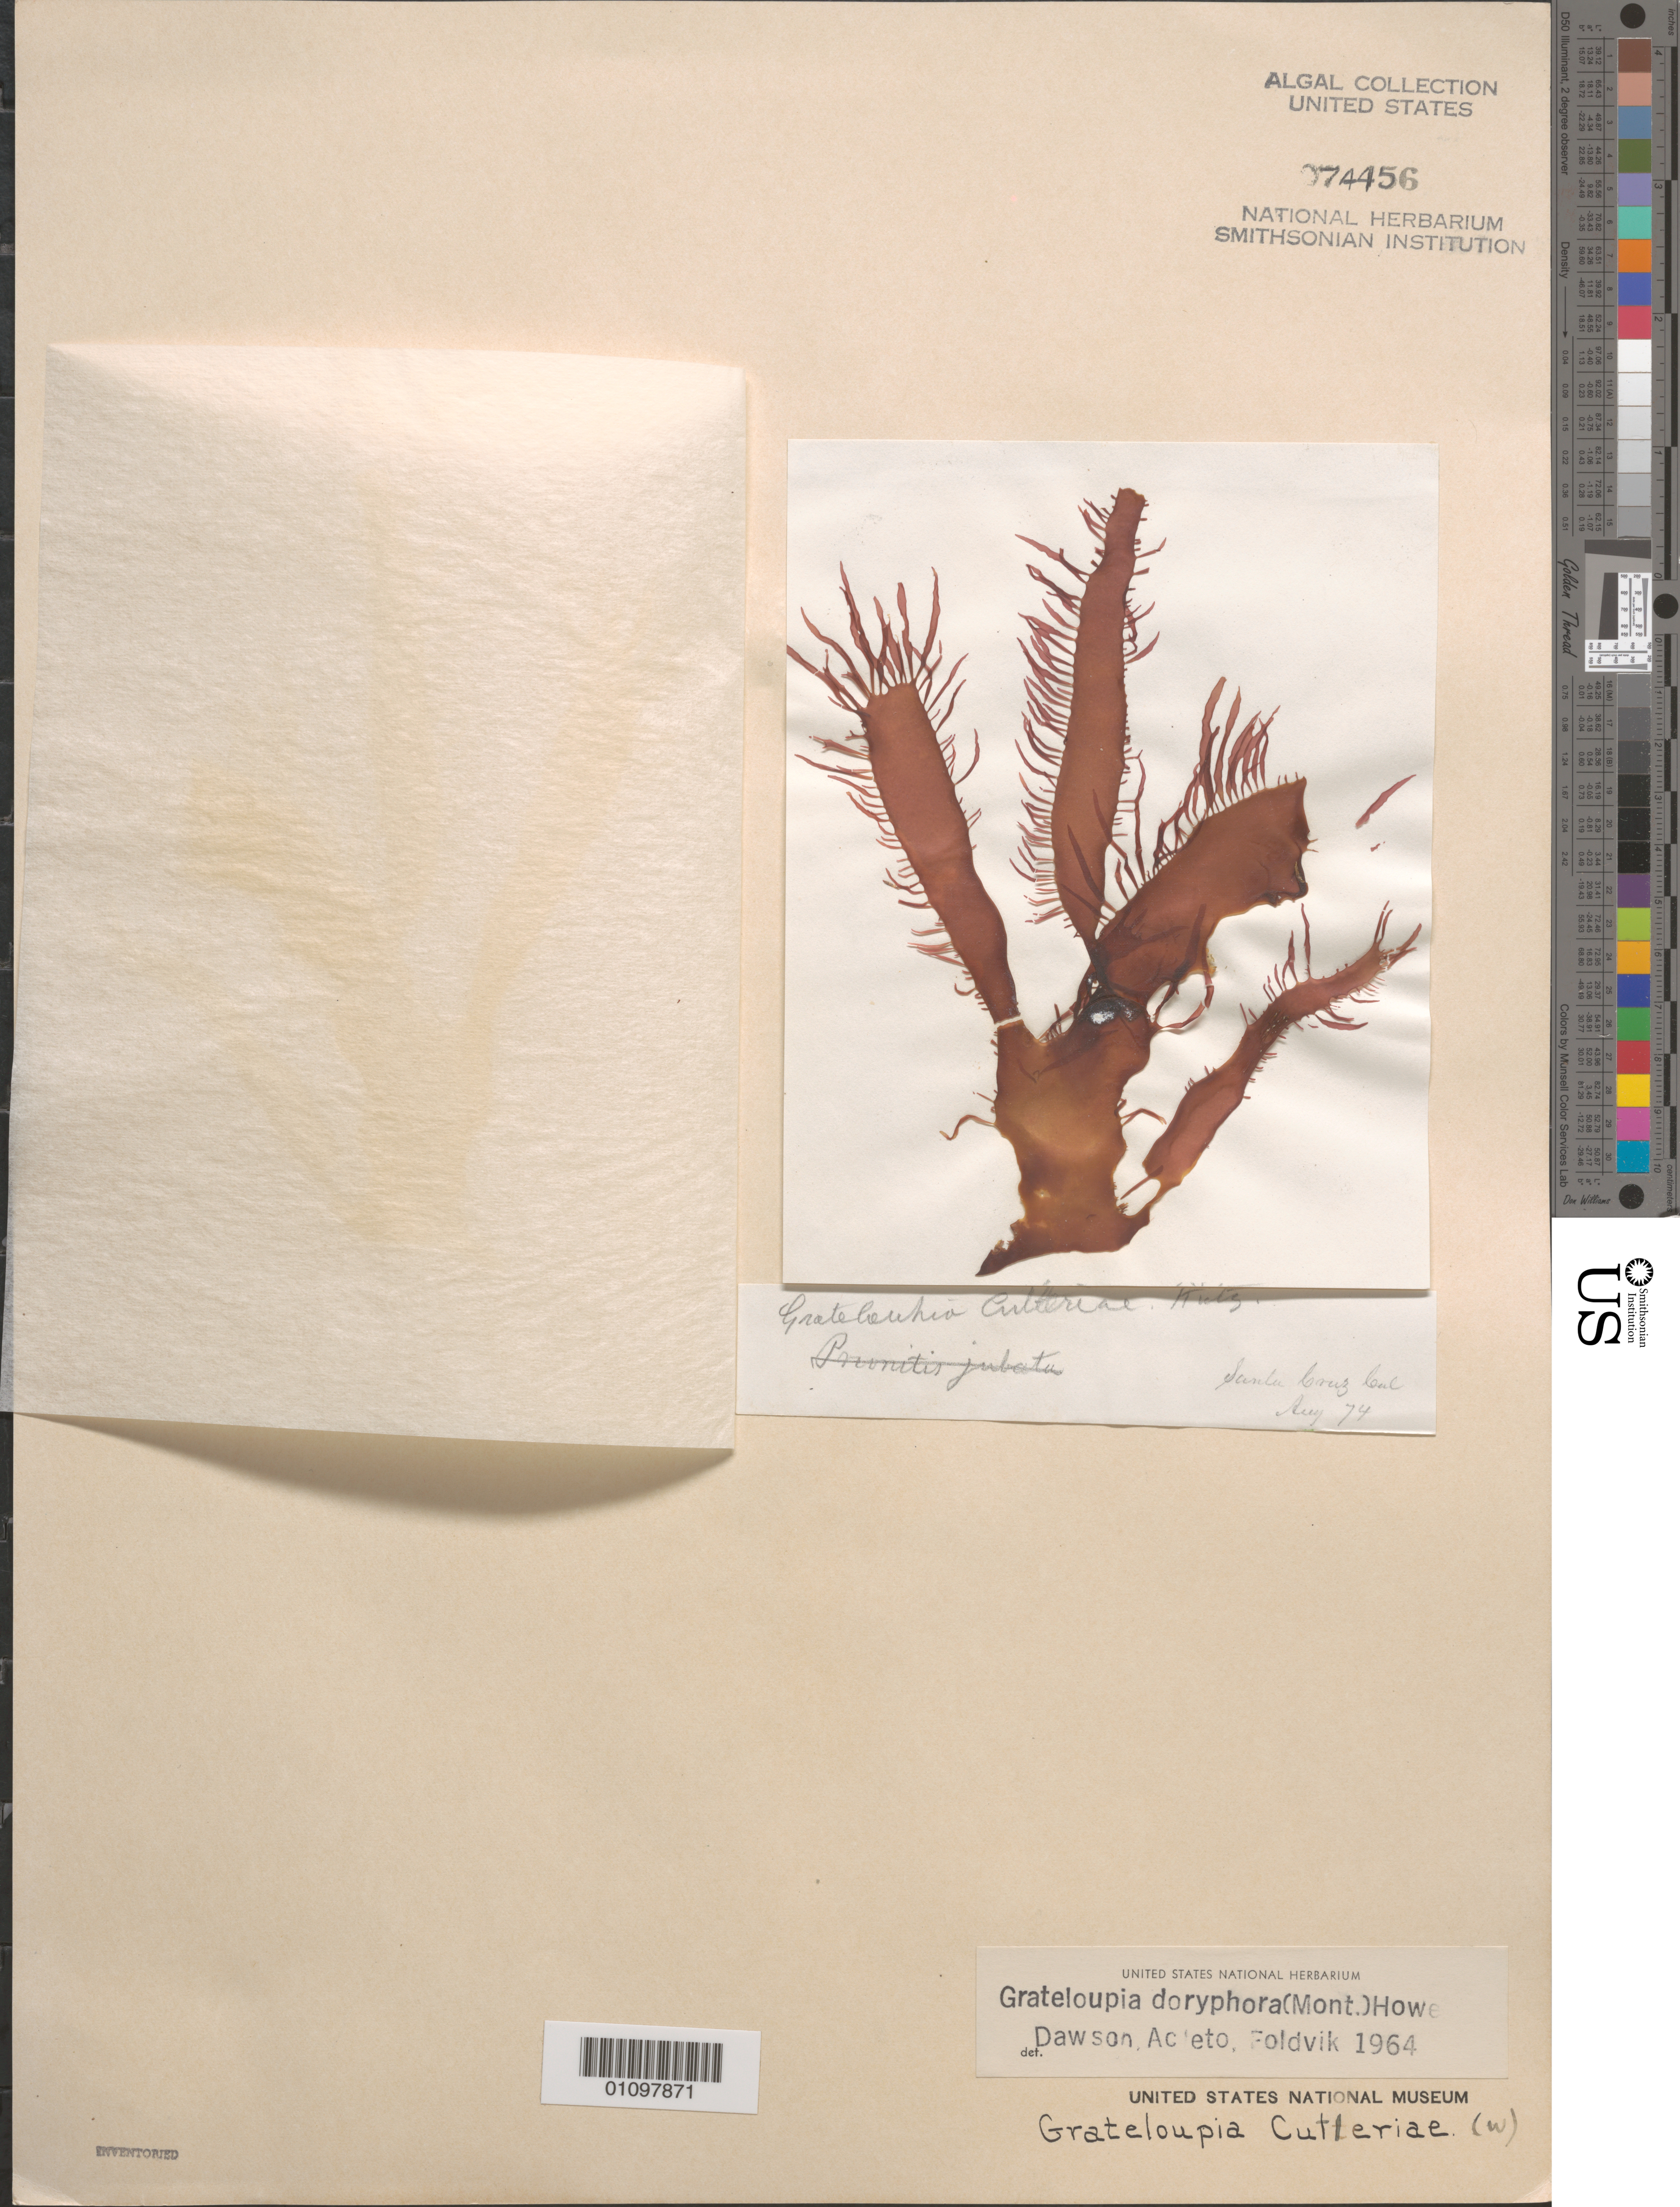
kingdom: Plantae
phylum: Rhodophyta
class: Florideophyceae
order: Halymeniales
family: Halymeniaceae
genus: Grateloupia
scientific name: Grateloupia doryphora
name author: (Mont.) Howe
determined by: Dawson, E. Y.; Acleto O., C.; Foldvik, N.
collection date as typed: Aug 1874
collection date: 1874-08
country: United States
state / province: California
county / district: Santa Cruz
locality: Santa Cruz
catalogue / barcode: US 74456